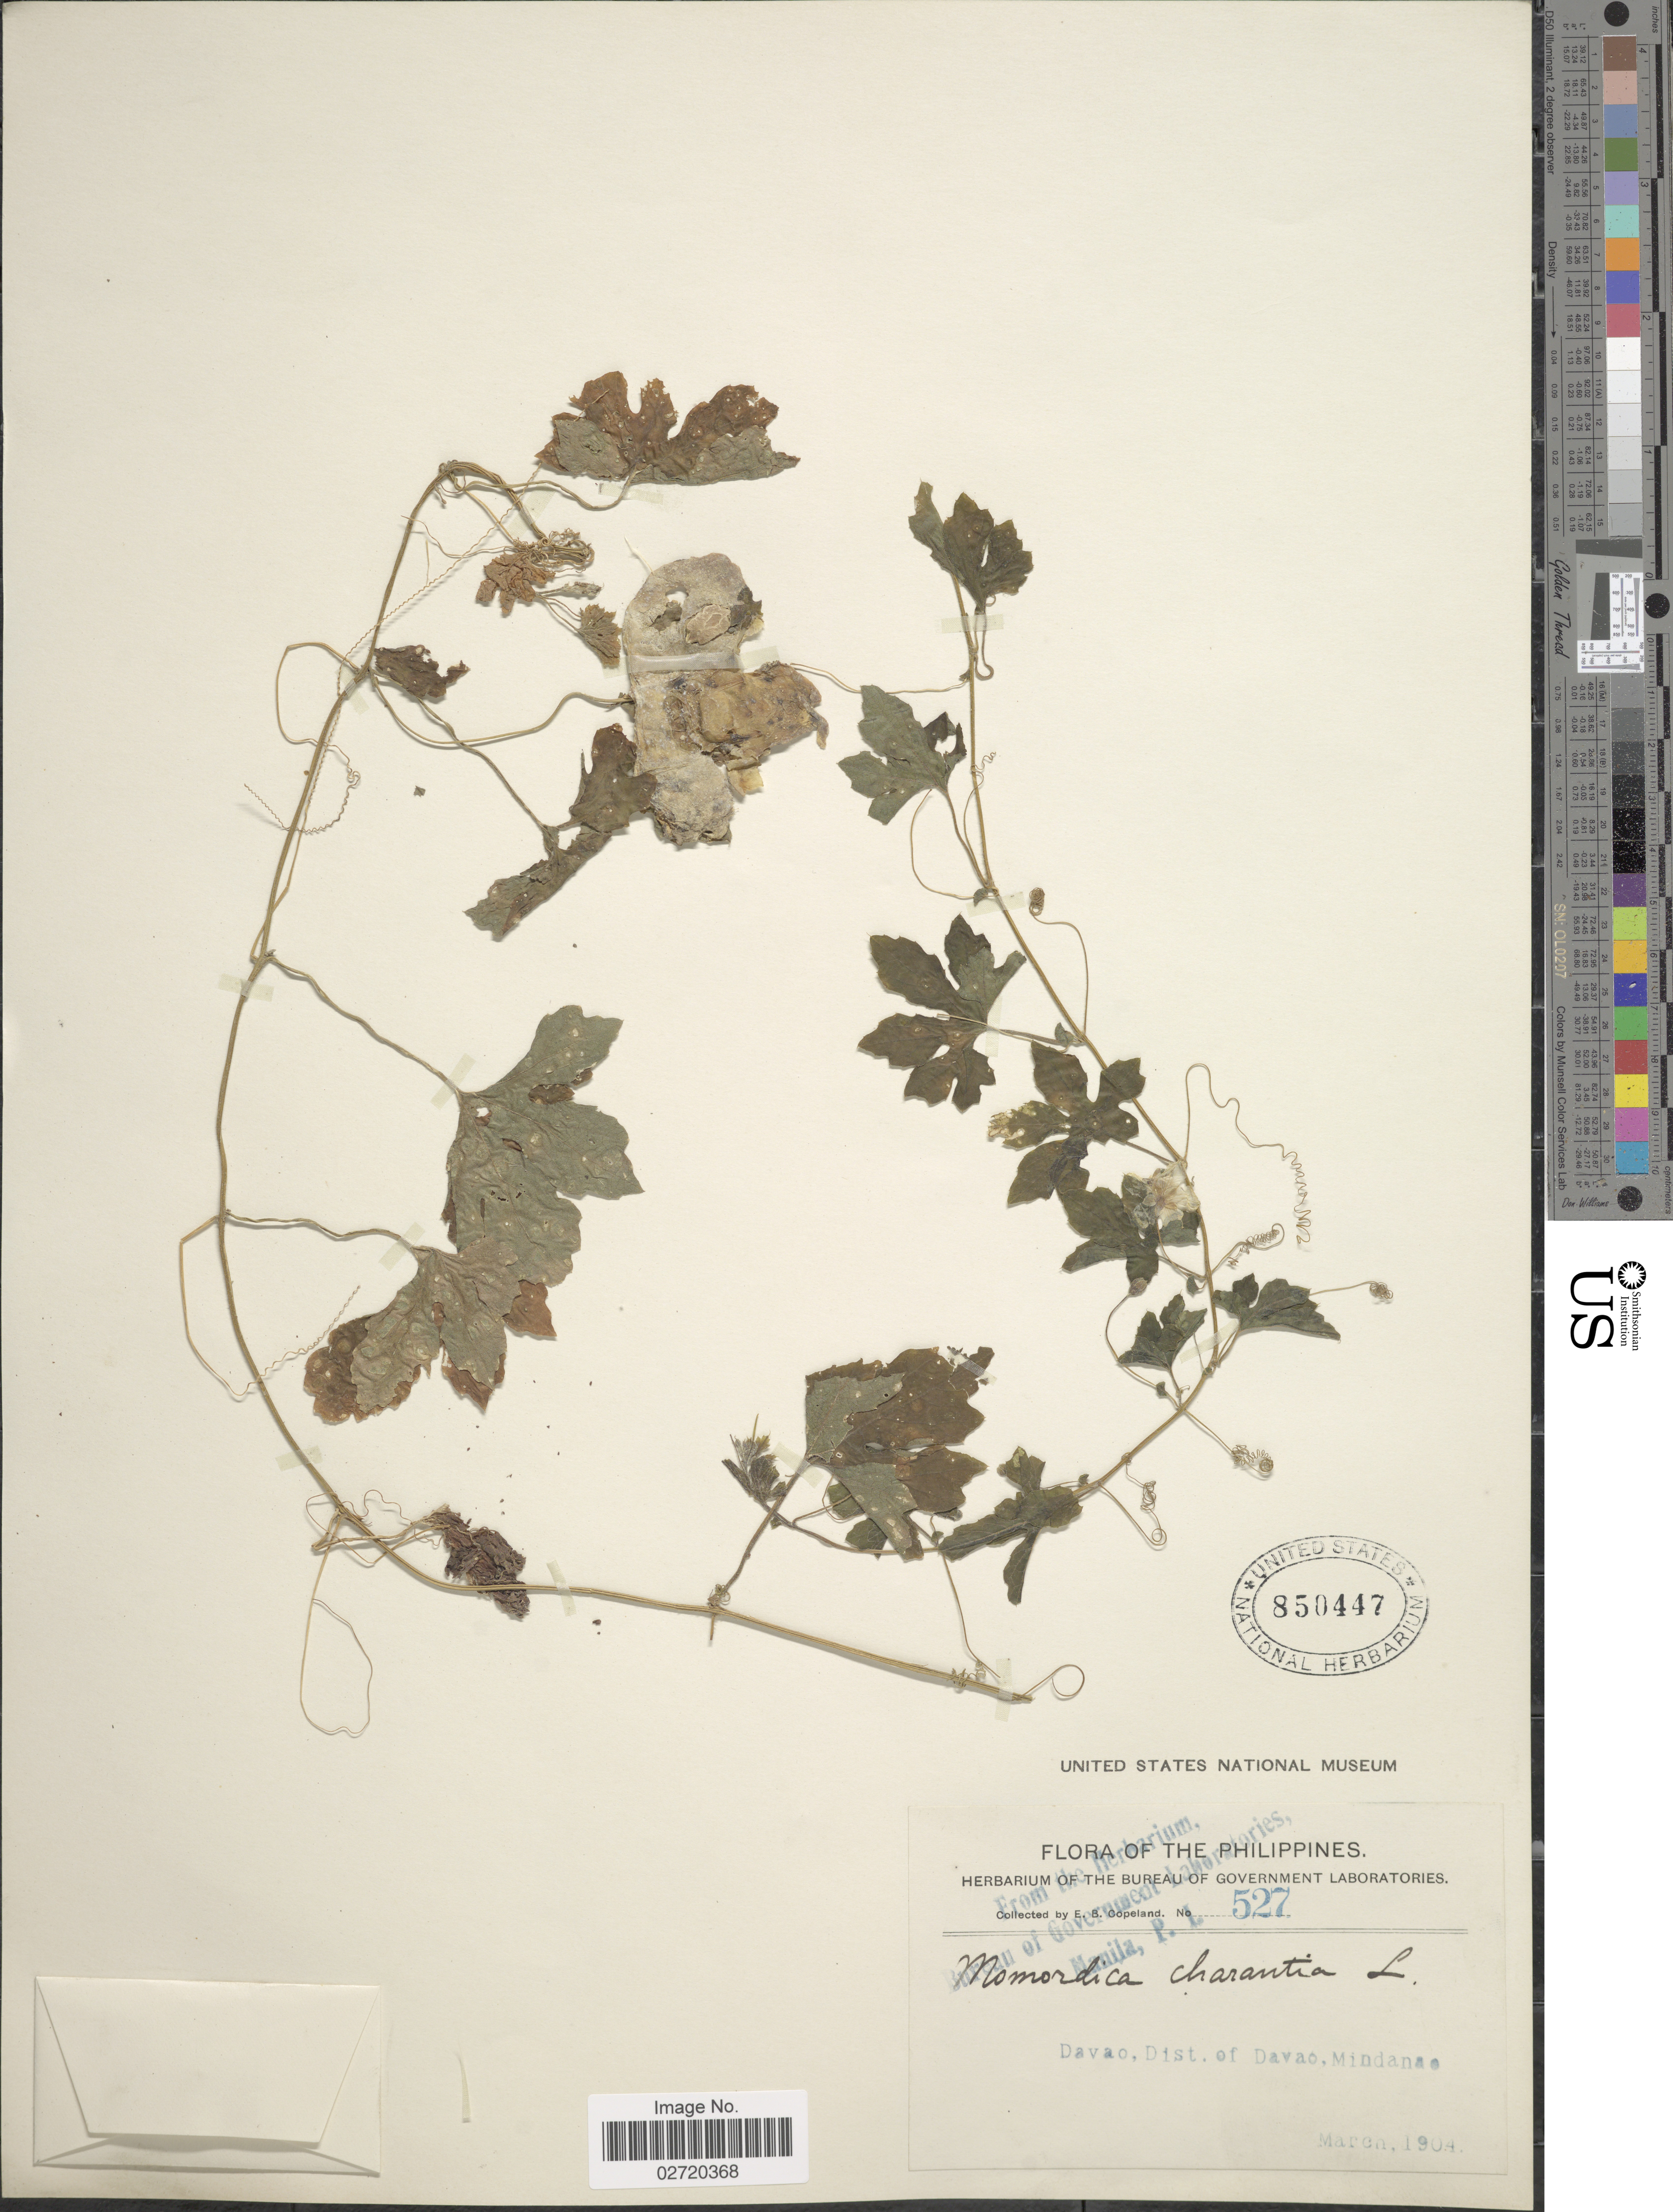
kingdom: Plantae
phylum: Tracheophyta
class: Magnoliopsida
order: Cucurbitales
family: Cucurbitaceae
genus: Momordica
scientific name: Momordica charantia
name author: L.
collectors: E. B. Copeland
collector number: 527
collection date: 1904-03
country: Philippines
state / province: Davao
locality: Davao, Dist. of Davao, Mindanao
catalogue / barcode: US 850447